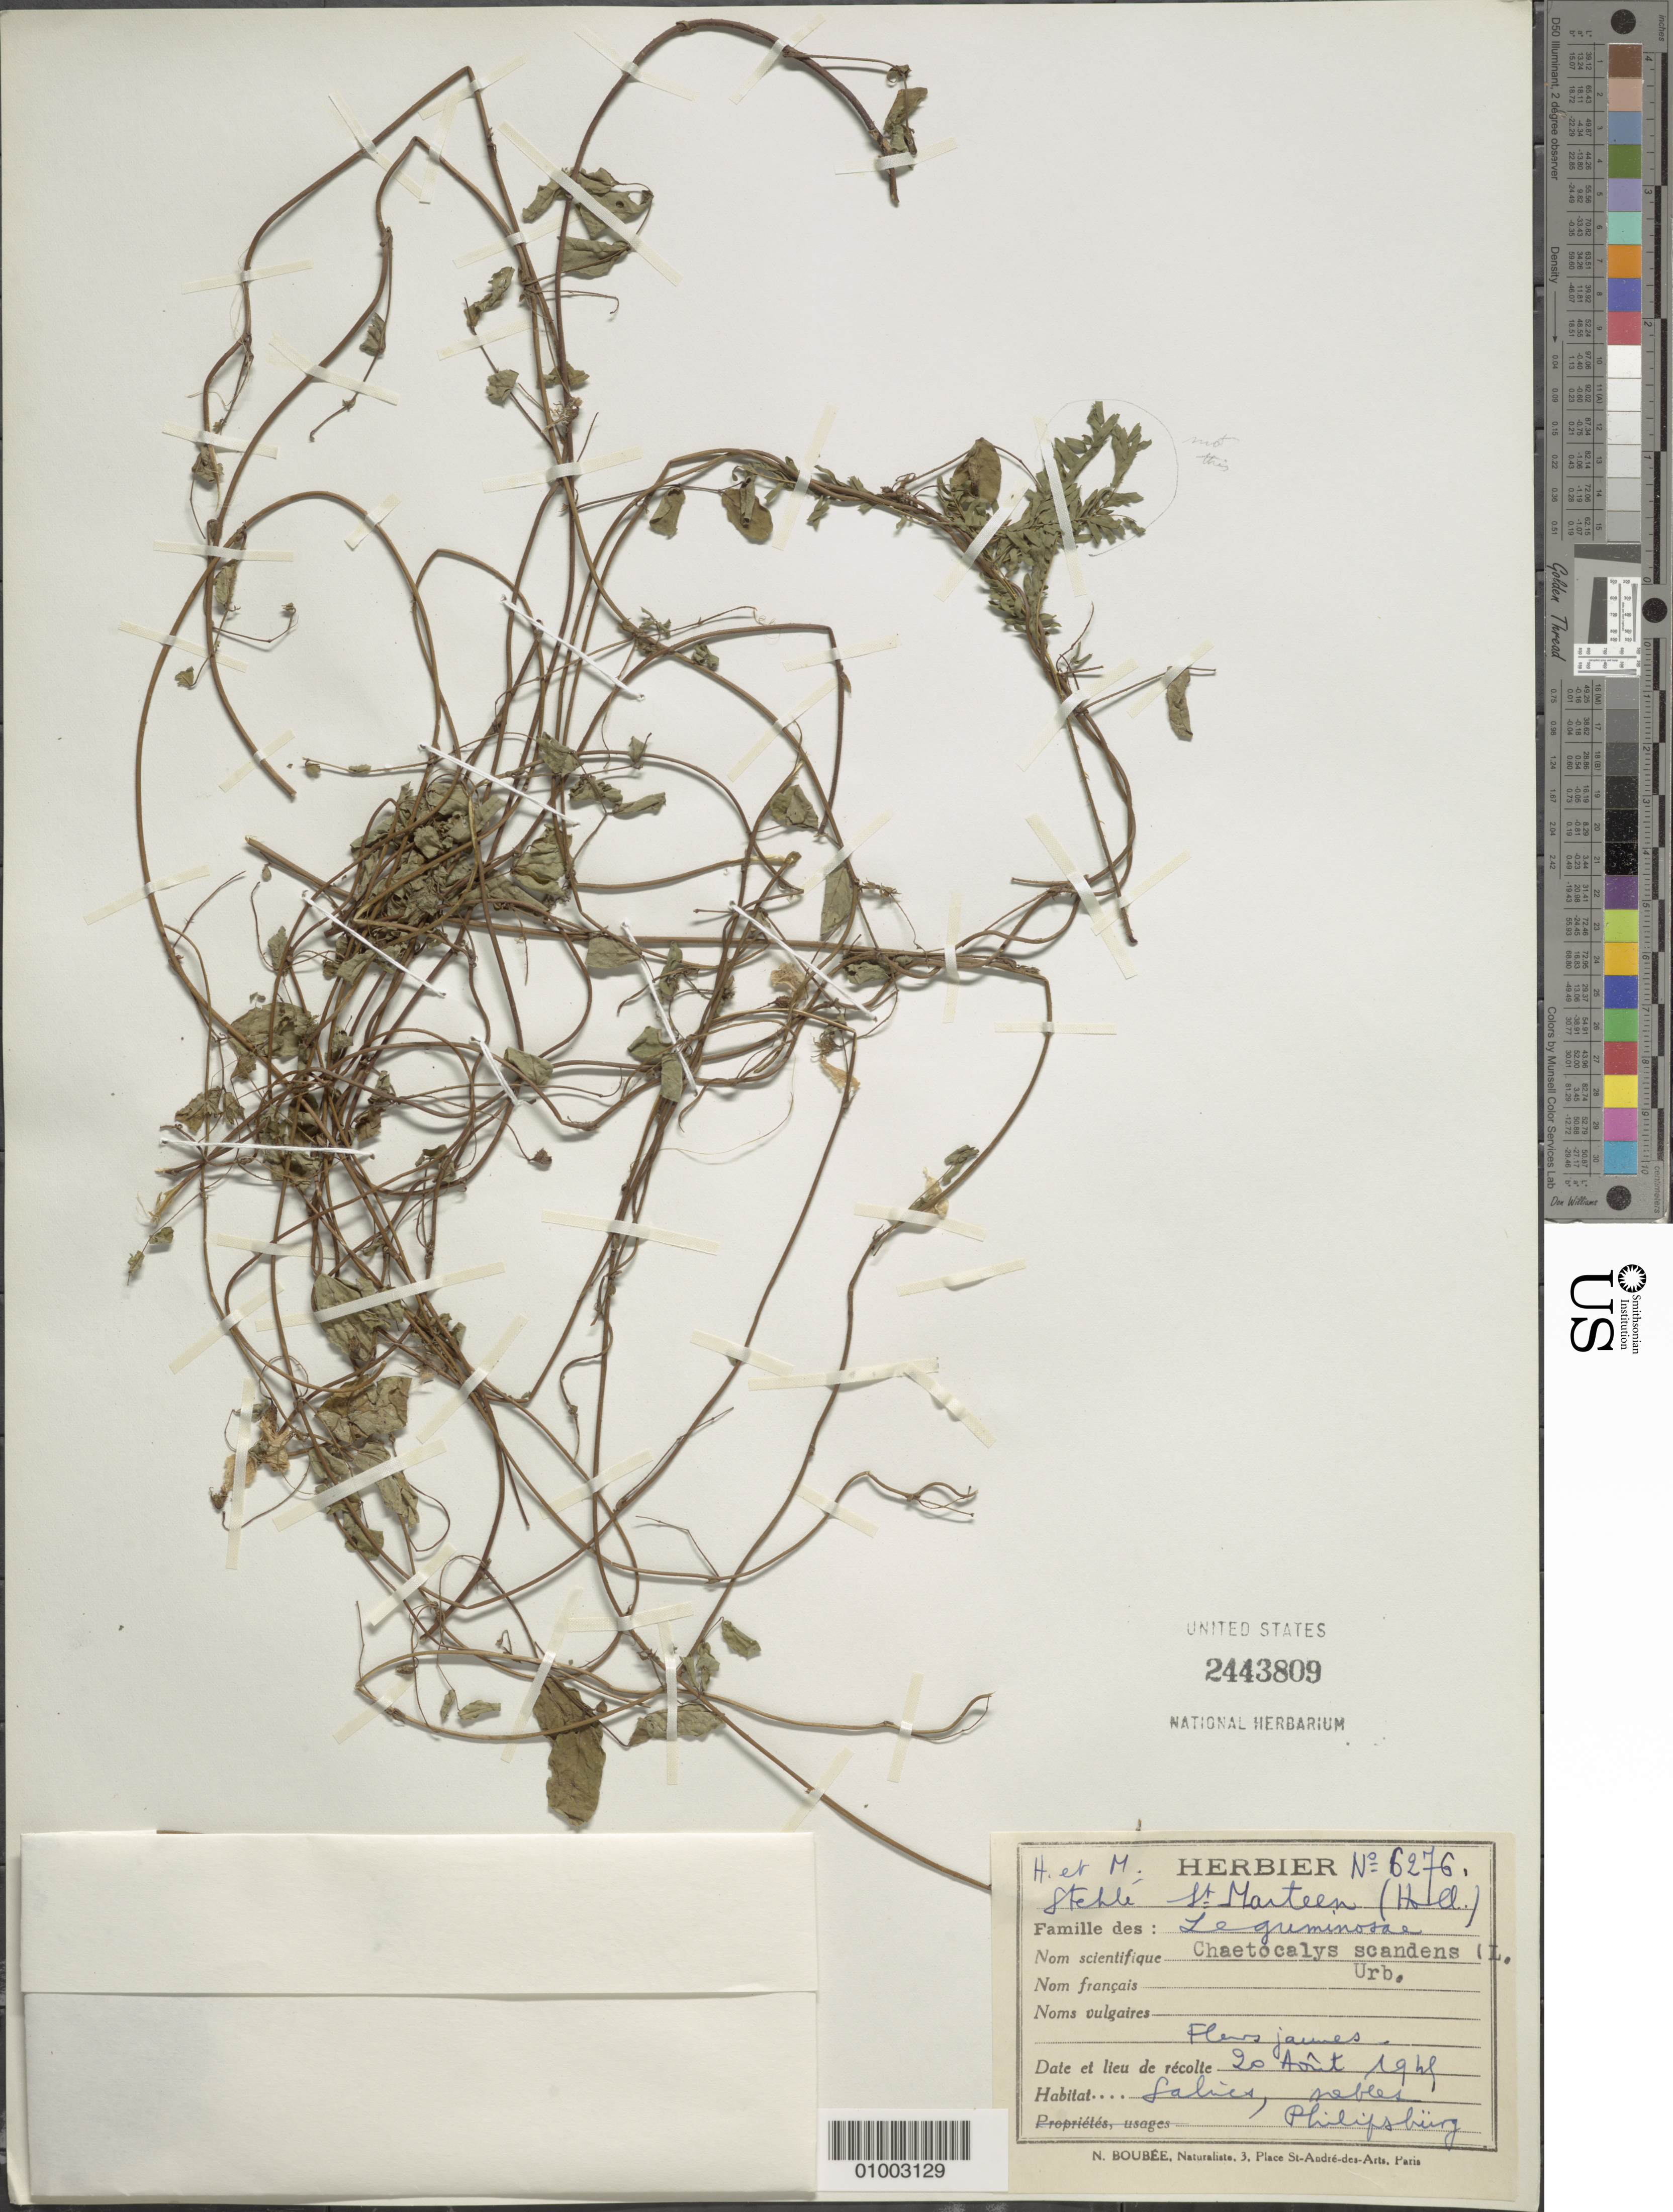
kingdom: Plantae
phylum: Tracheophyta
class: Magnoliopsida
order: Fabales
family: Fabaceae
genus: Chaetocalyx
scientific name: Chaetocalyx scandens var. scandens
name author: (L.) Urb.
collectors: H. Stehlé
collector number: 6276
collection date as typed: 20 Aug 1941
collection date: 1941-08-20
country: Sint Maartin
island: Sint Maarten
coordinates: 0 N, 0 E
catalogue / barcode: US 2443809